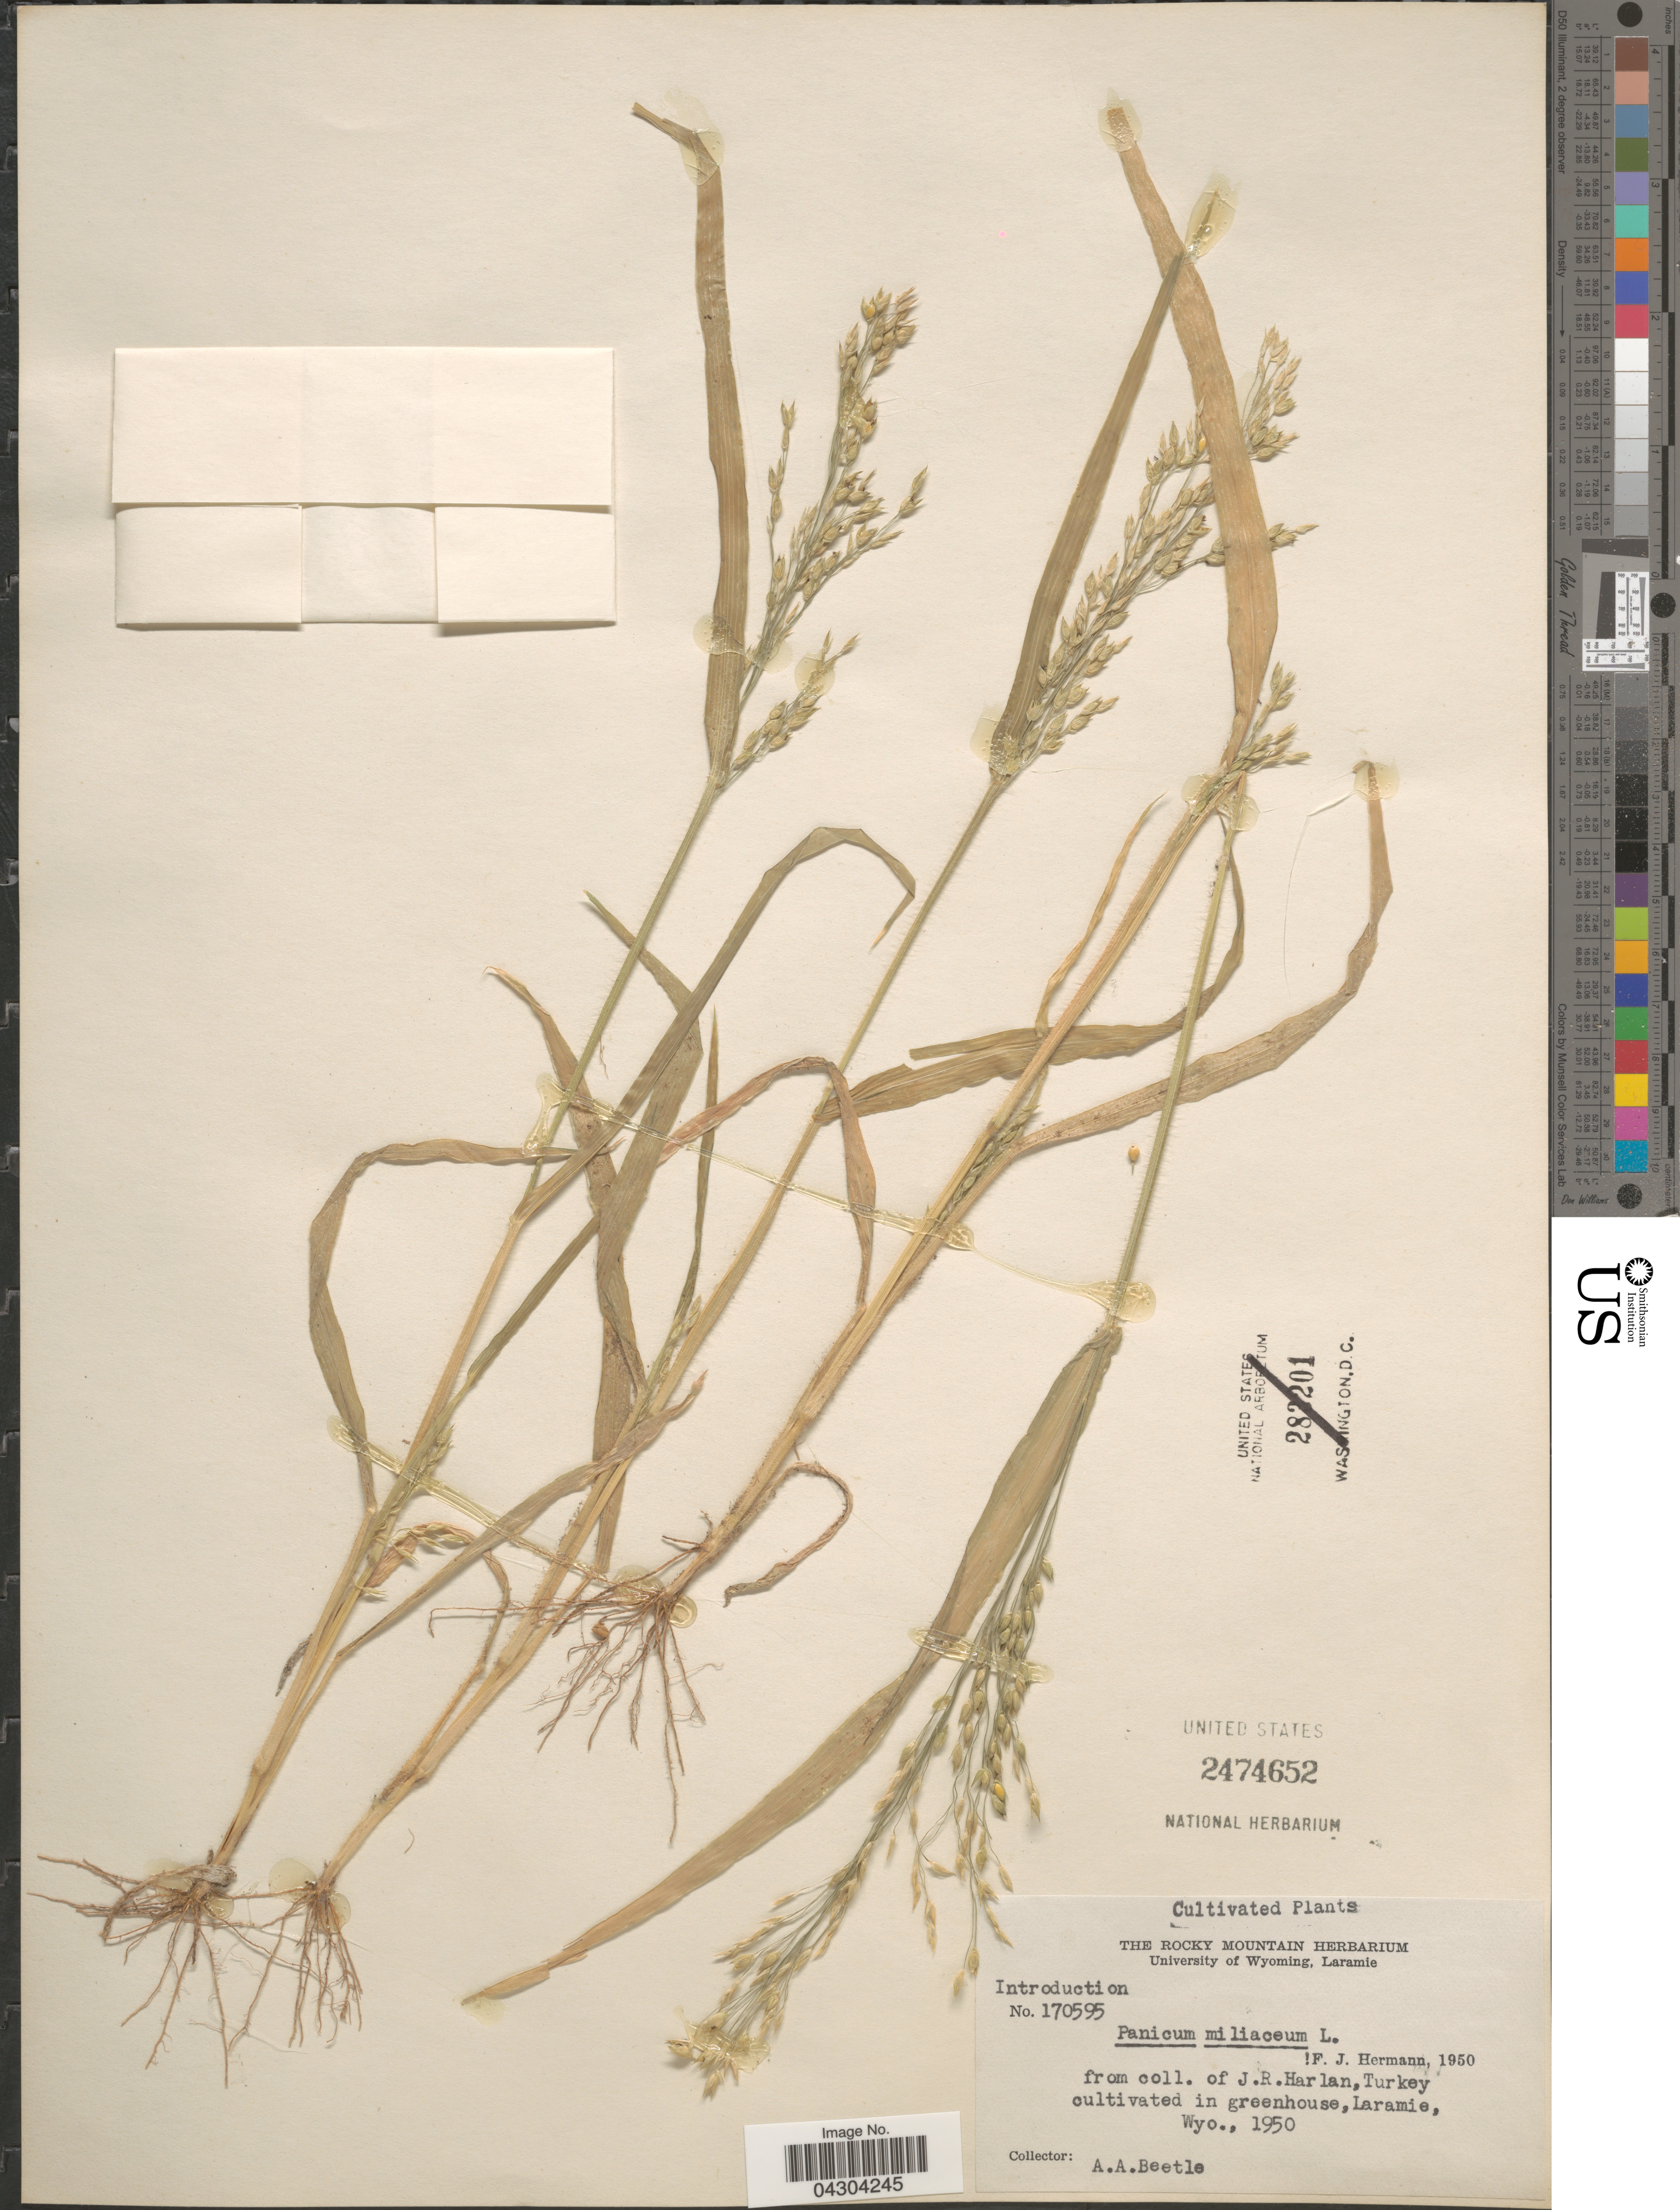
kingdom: Plantae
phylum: Tracheophyta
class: Liliopsida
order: Poales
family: Poaceae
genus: Panicum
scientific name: Panicum miliaceum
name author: L.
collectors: A. A. Beetle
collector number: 170595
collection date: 1950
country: United States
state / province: Wyoming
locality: In greenhouse, Laramie.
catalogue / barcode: US 2474652